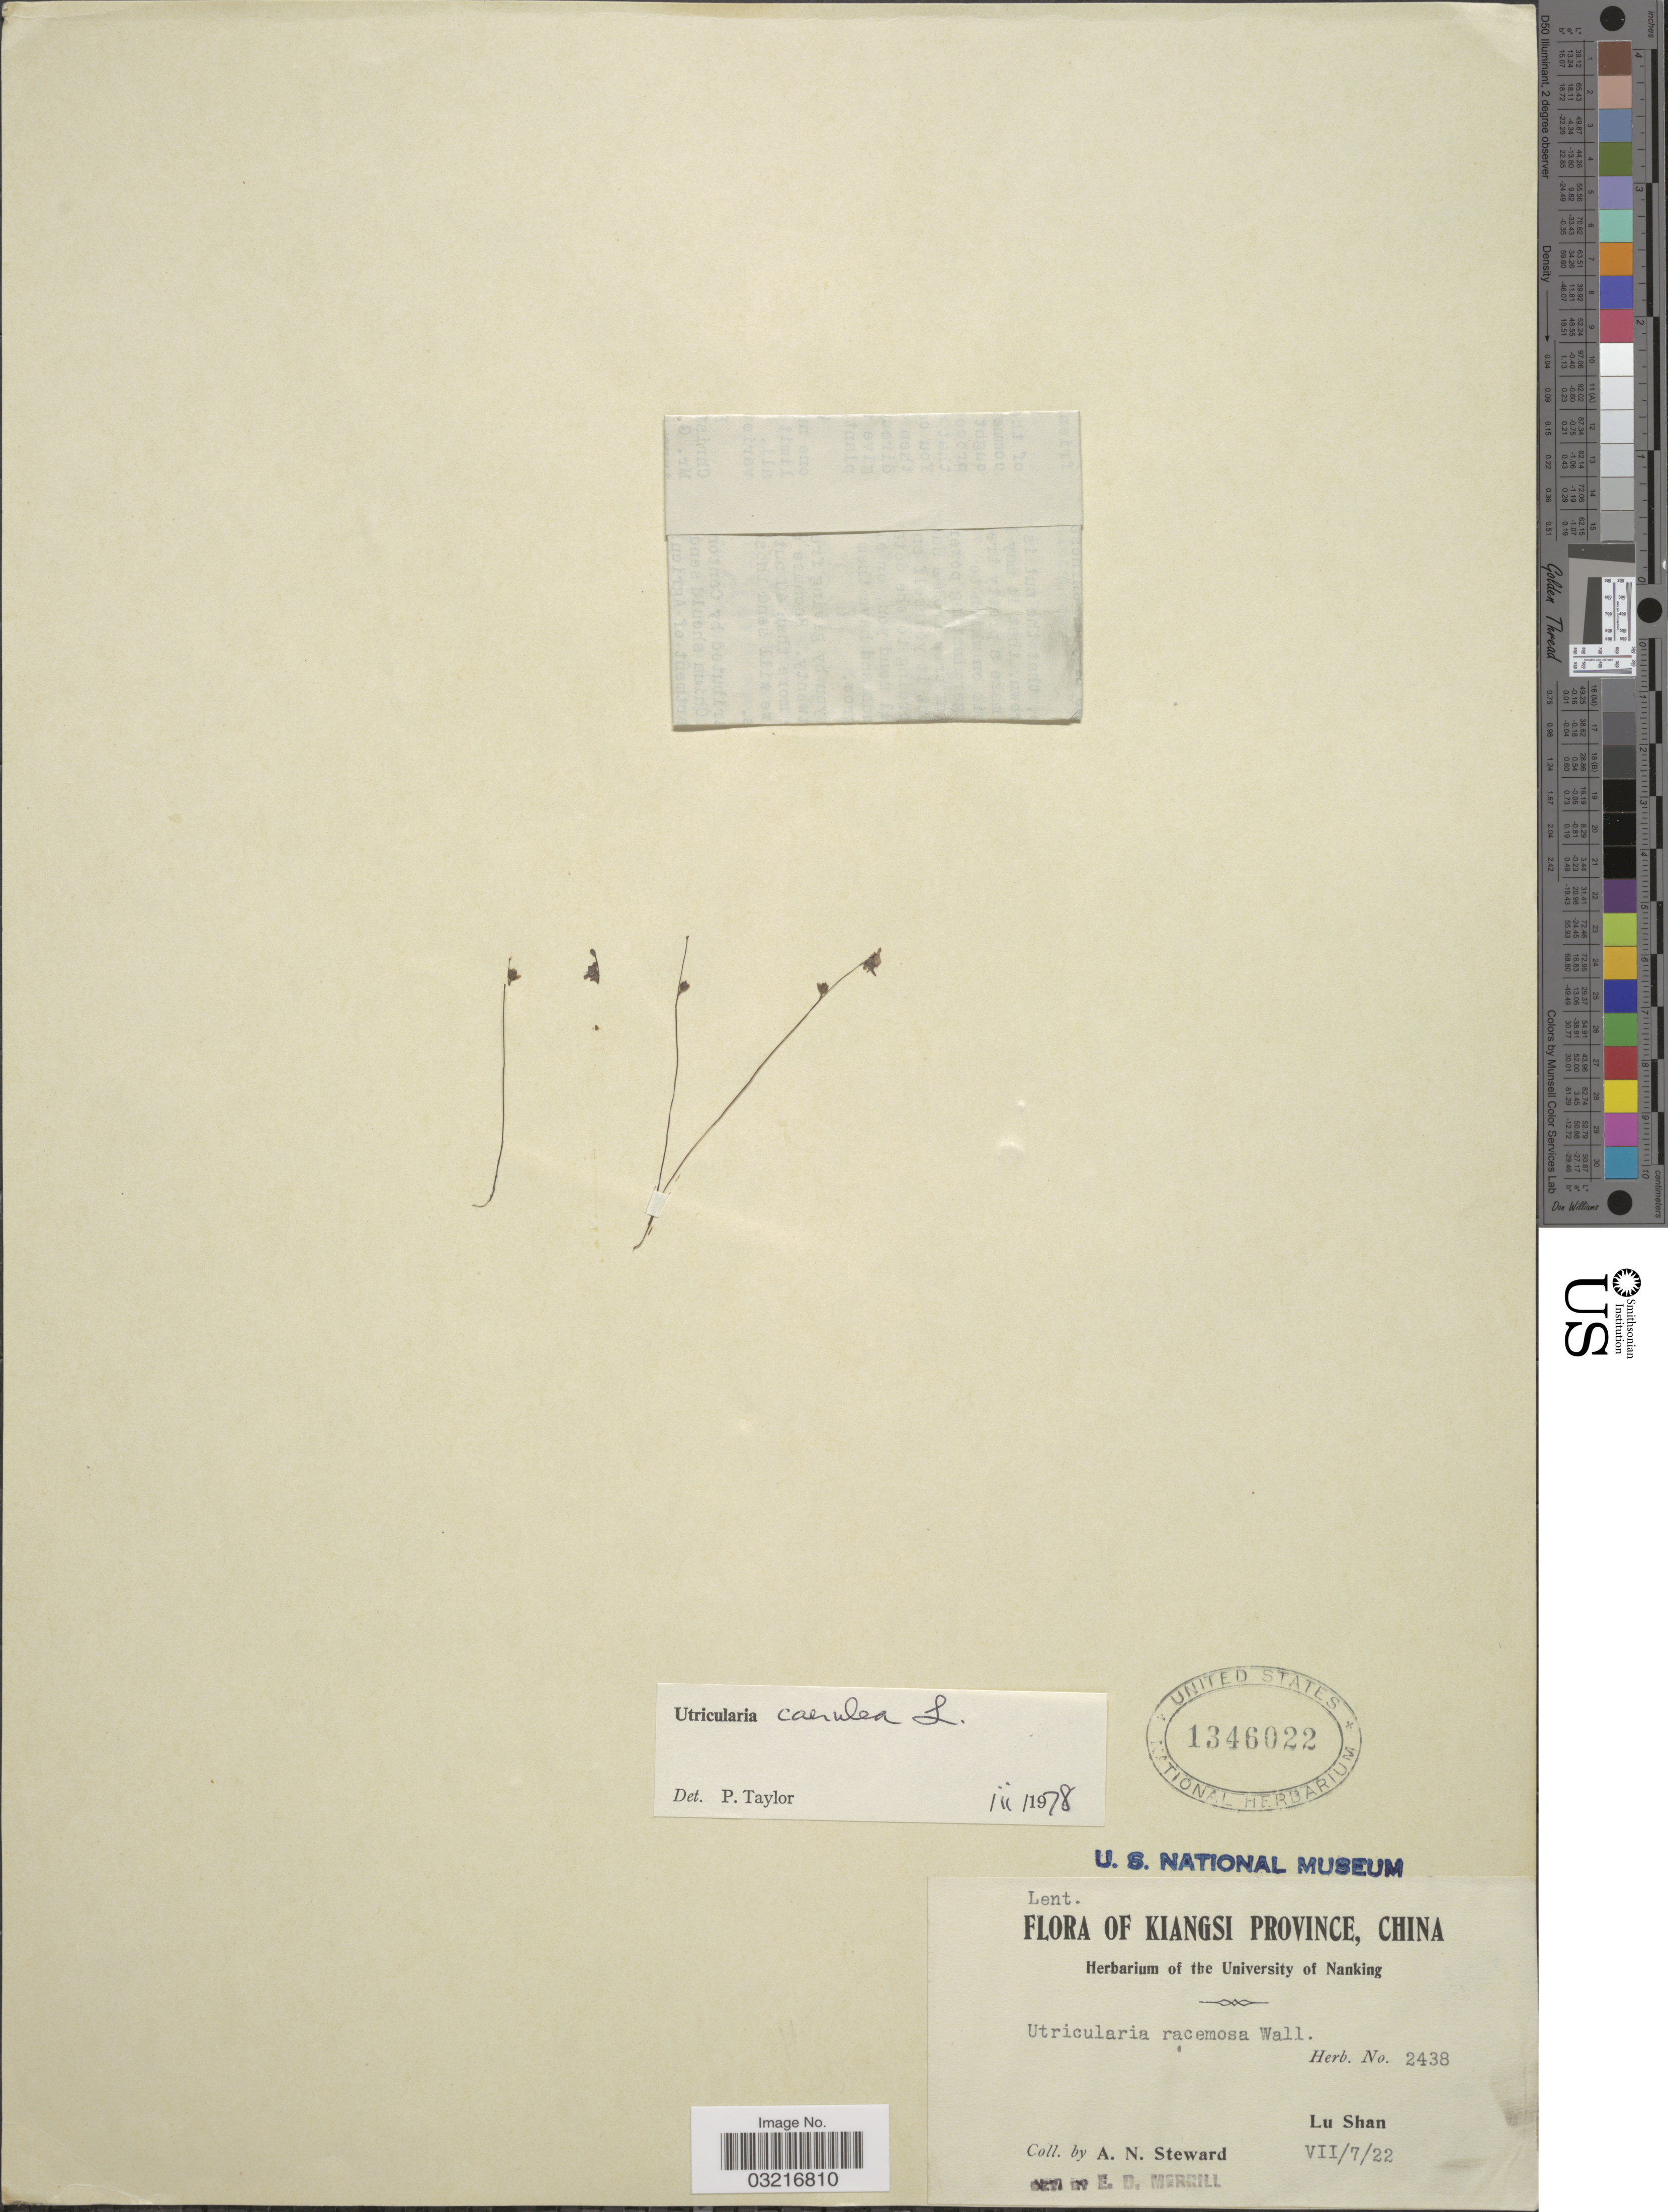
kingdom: Plantae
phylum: Tracheophyta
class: Magnoliopsida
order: Lamiales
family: Lentibulariaceae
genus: Utricularia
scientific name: Utricularia caerulea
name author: L.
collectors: A. N. Steward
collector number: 2438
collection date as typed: Transcribed d/m/y: 7/7/22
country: China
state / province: Jiangxi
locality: Kiangsi Province, Lu Shan.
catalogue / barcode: US 1346022